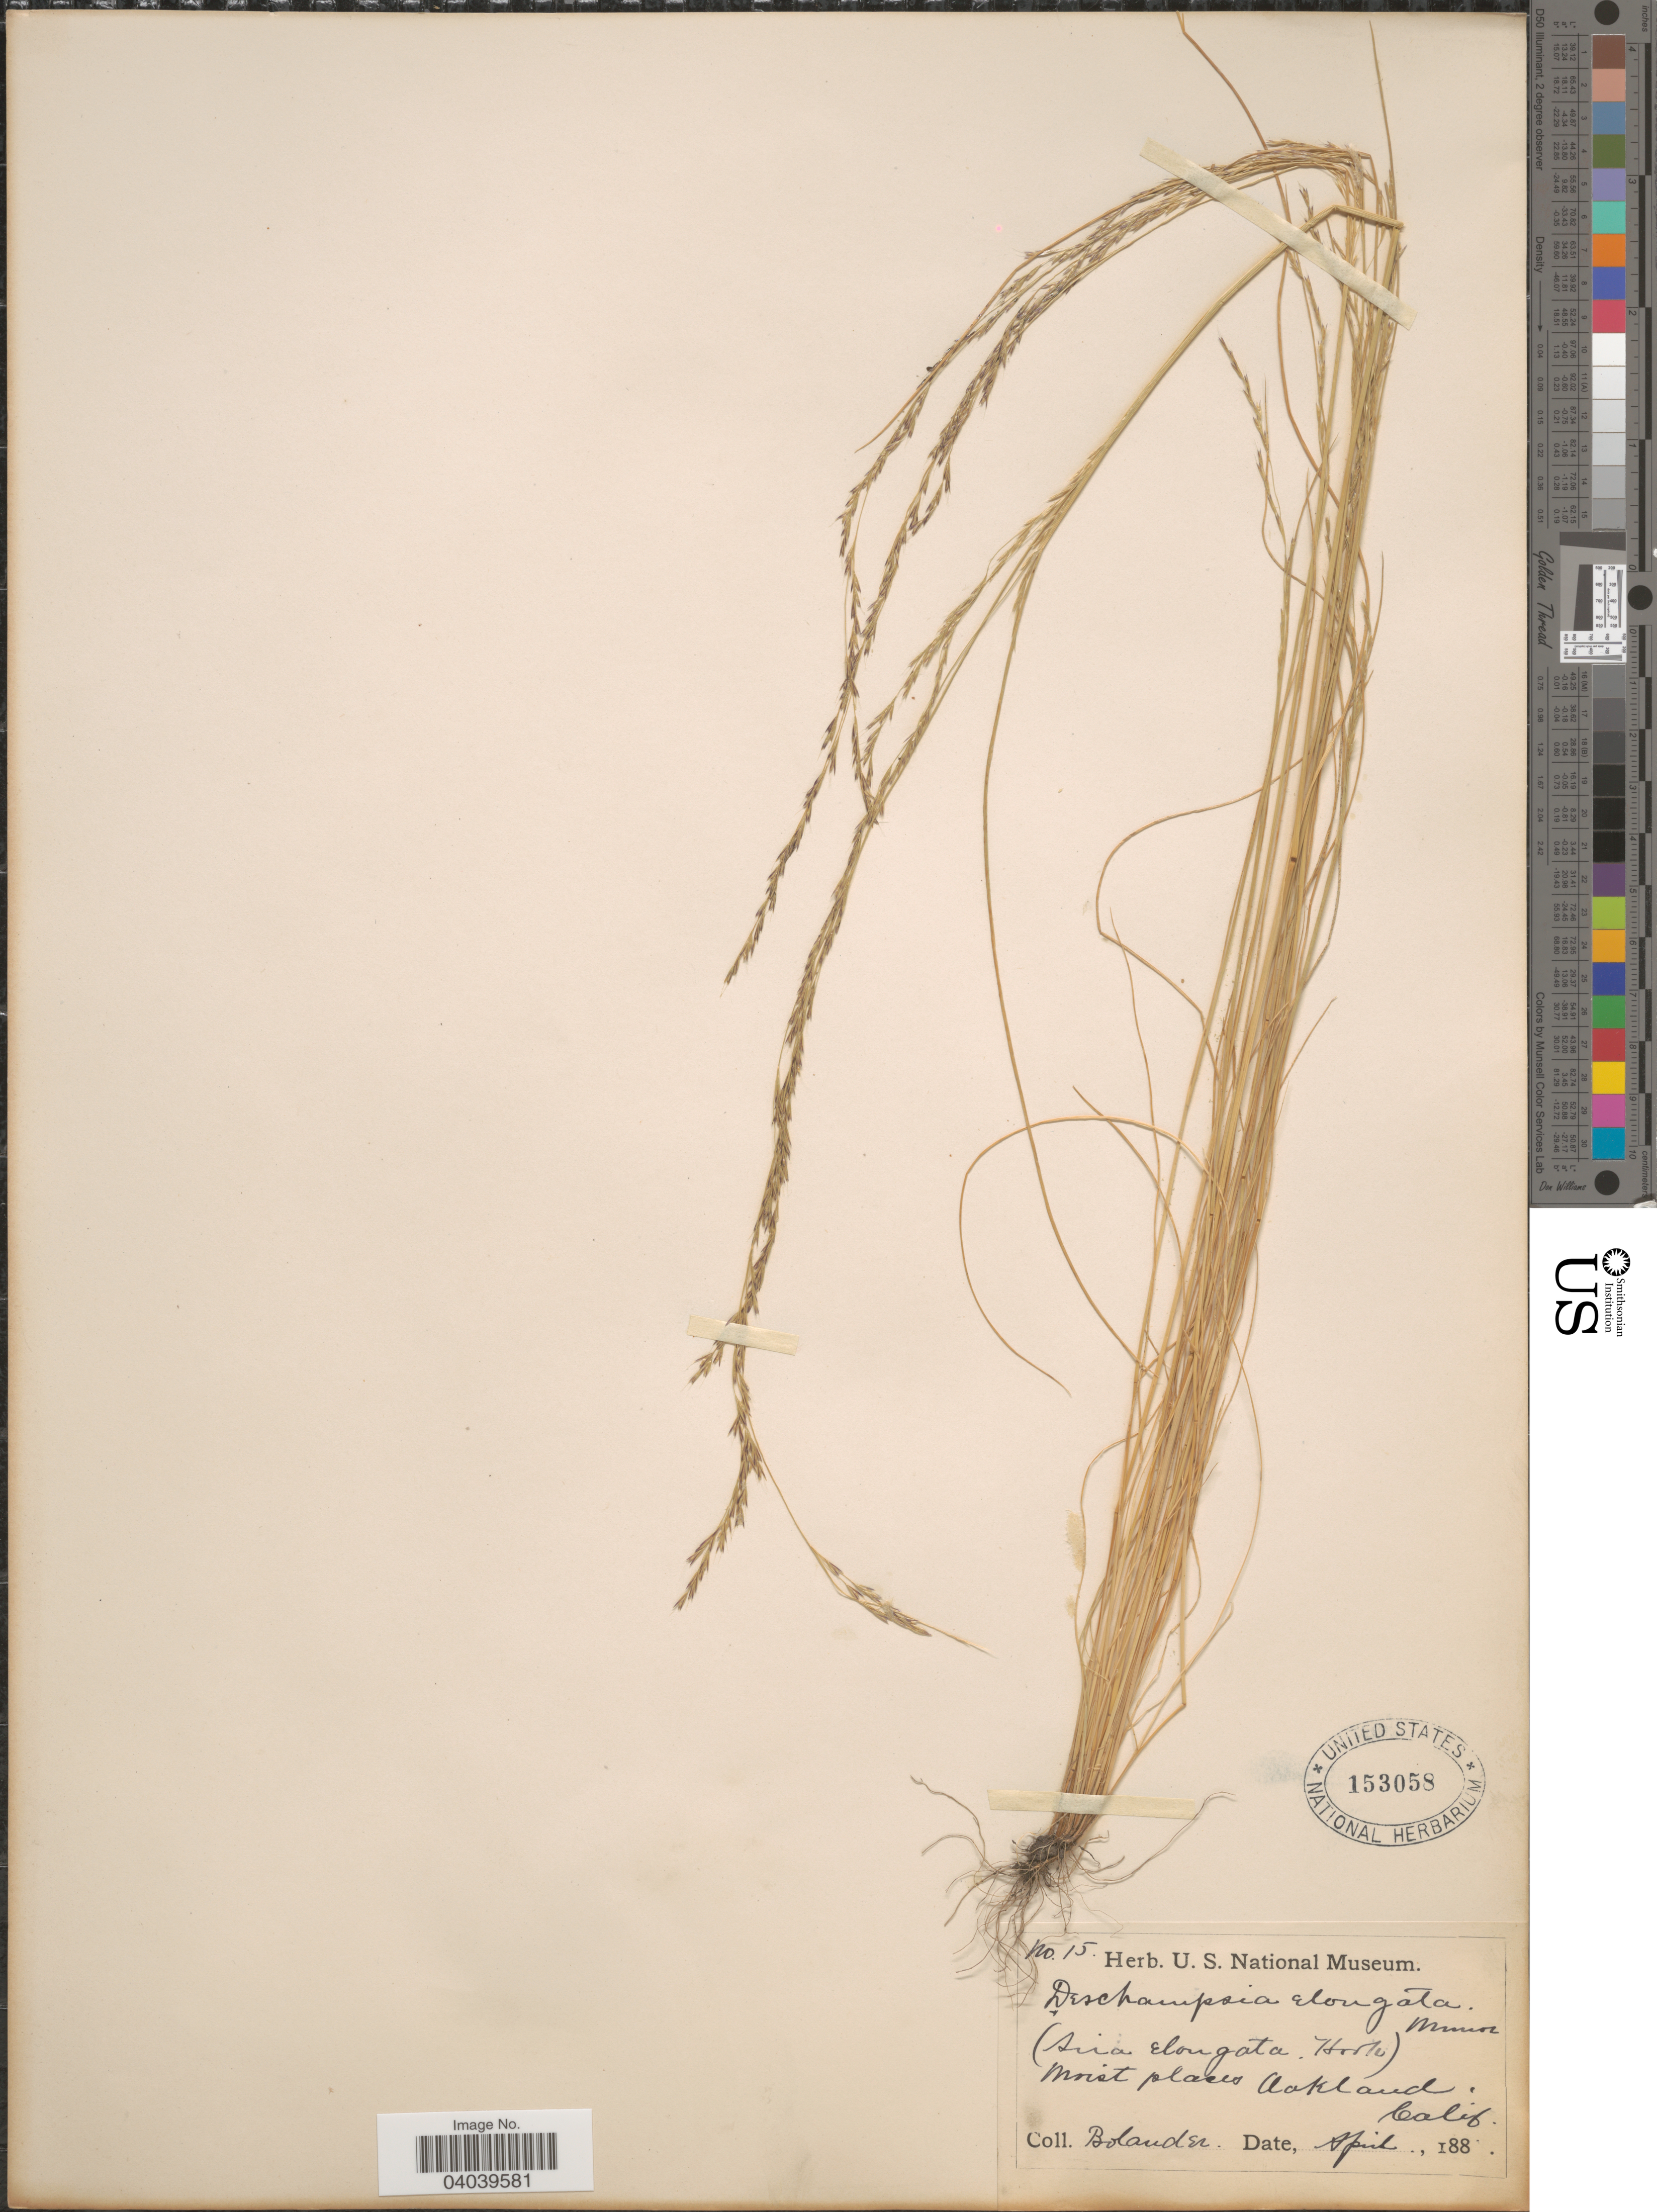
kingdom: Plantae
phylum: Tracheophyta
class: Liliopsida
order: Poales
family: Poaceae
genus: Deschampsia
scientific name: Deschampsia elongata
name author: (Hook.) Munro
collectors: -. Bolander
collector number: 15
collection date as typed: April 188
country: United States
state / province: California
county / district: Alameda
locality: Oakland.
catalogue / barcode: US 153058